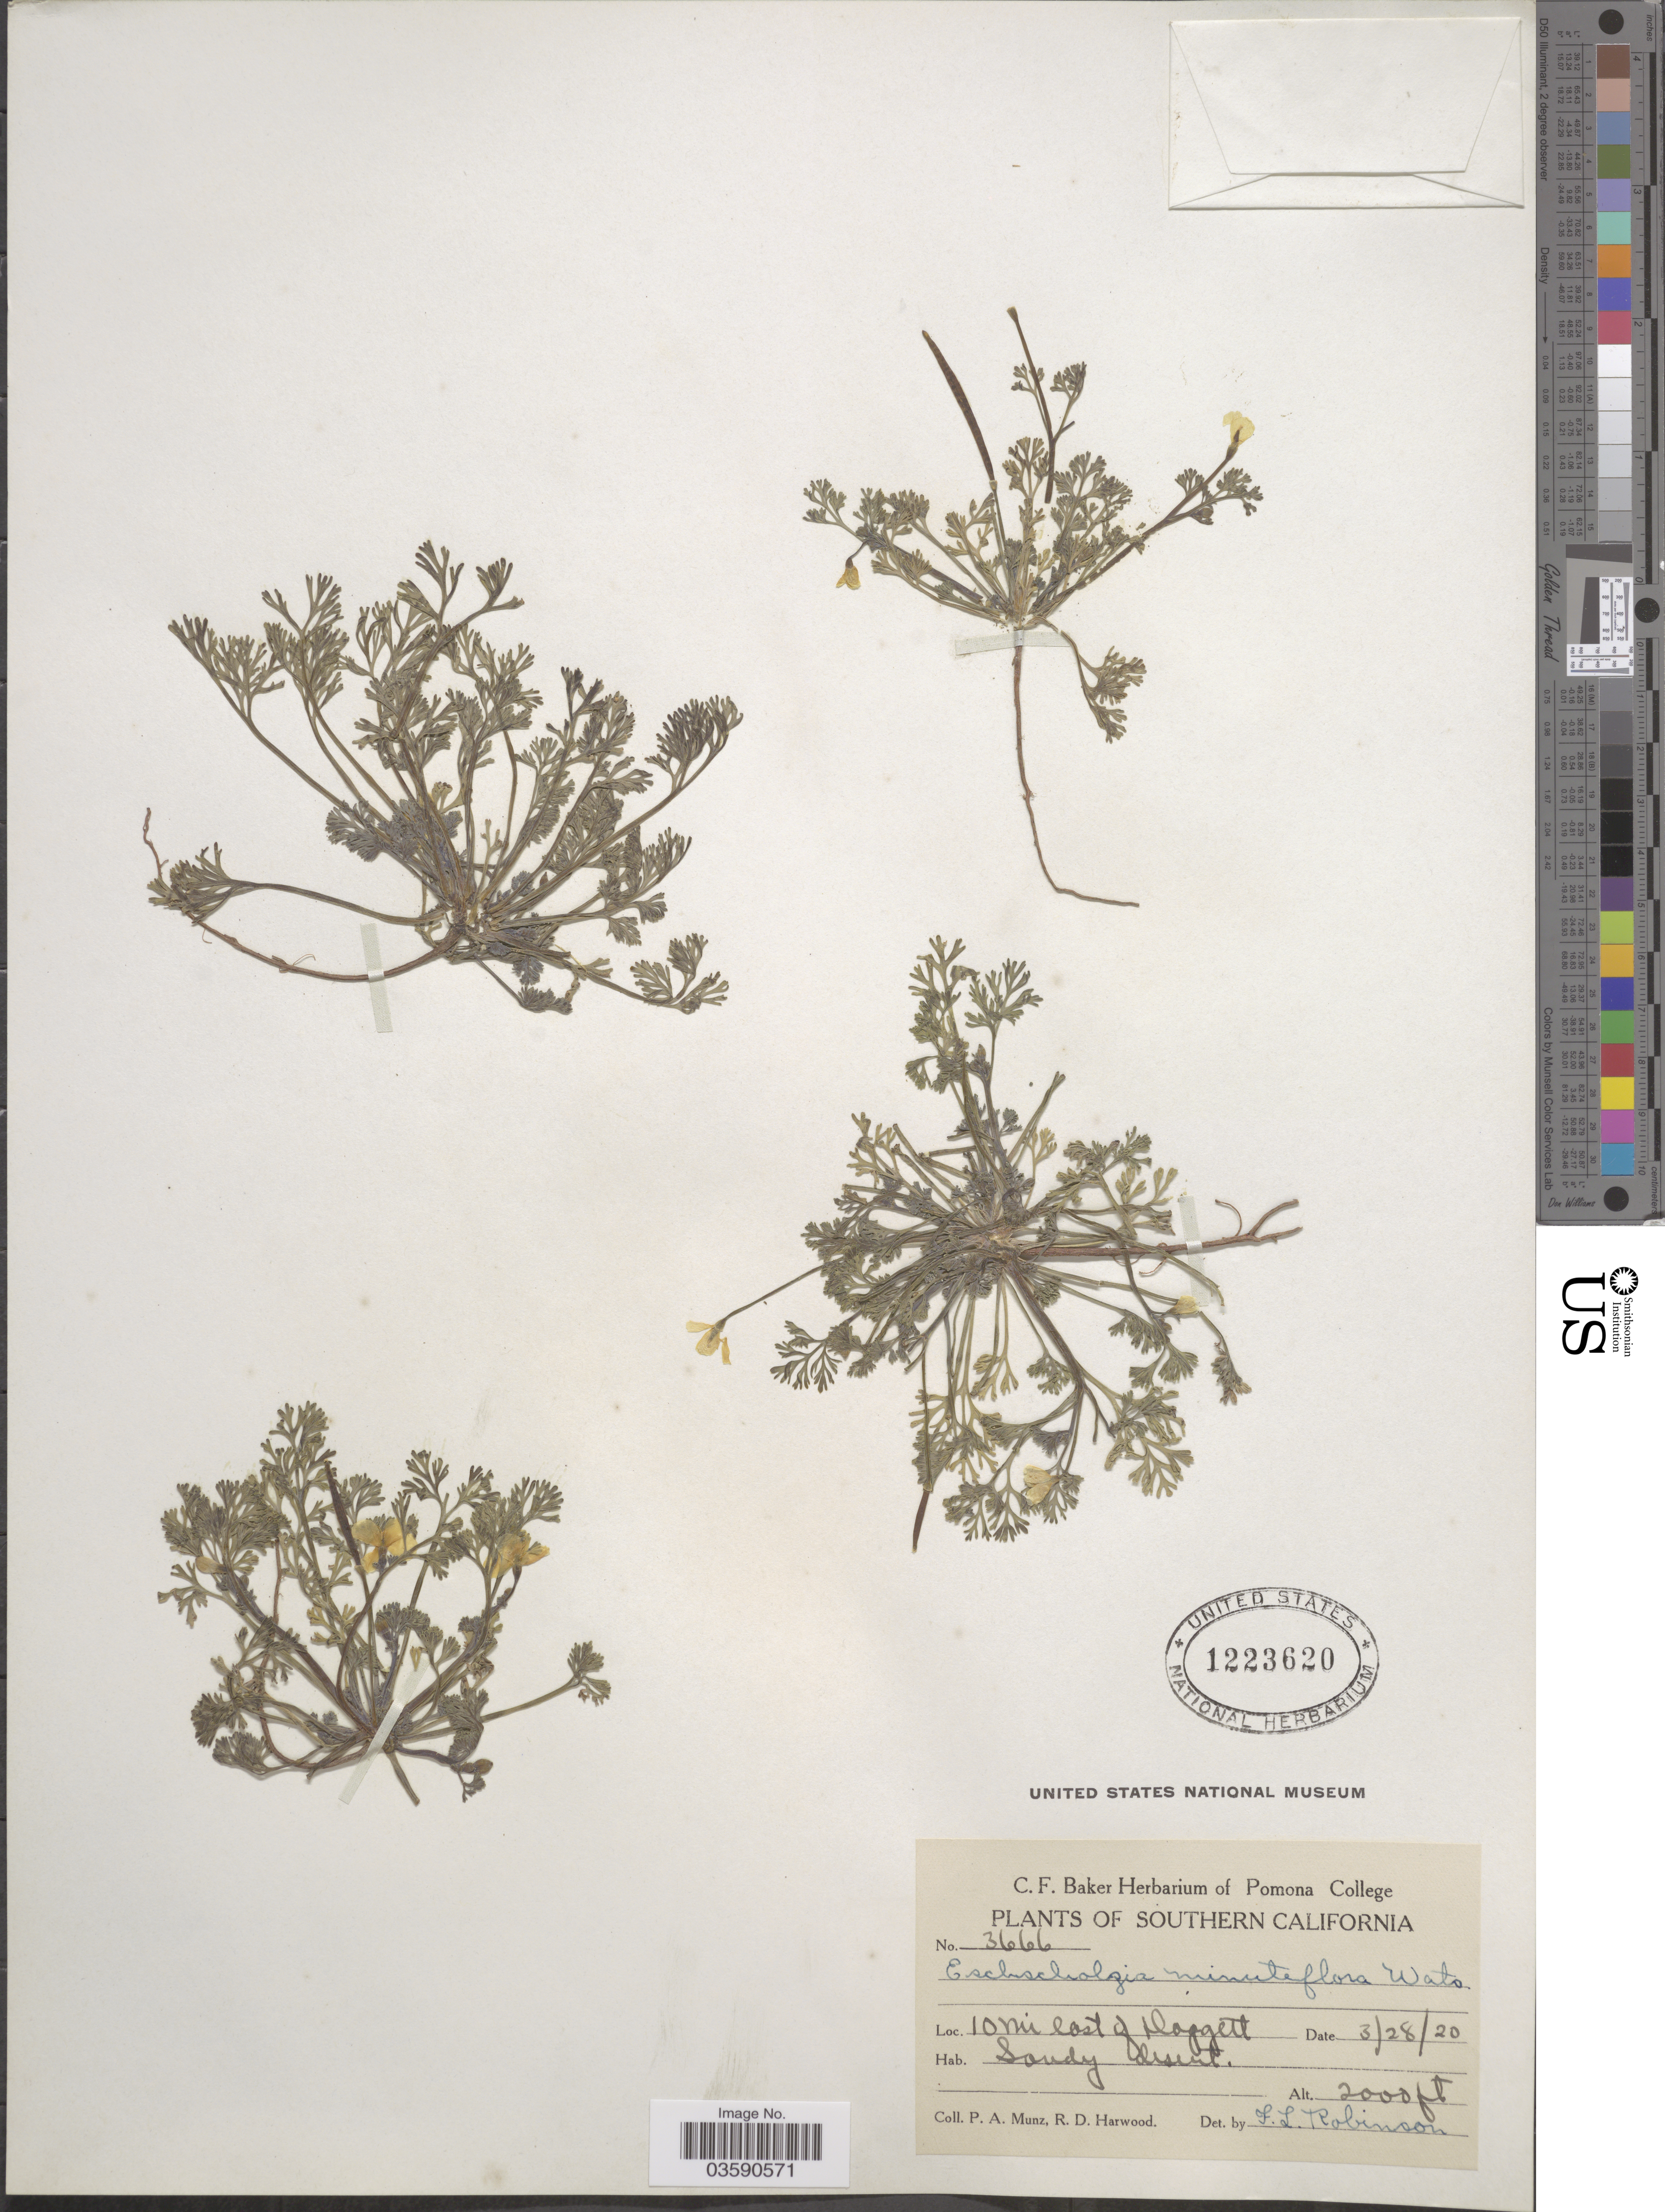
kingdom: Plantae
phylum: Tracheophyta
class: Magnoliopsida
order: Ranunculales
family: Papaveraceae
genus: Eschscholzia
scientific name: Eschscholzia minutiflora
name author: S. Watson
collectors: P. A. Munz & R. Harwood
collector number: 3666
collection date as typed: Transcribed d/m/y: 28/3/20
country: United States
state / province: California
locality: Southern California. 10 mi east of Hoggett, sandy desert.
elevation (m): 610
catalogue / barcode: US 1223620